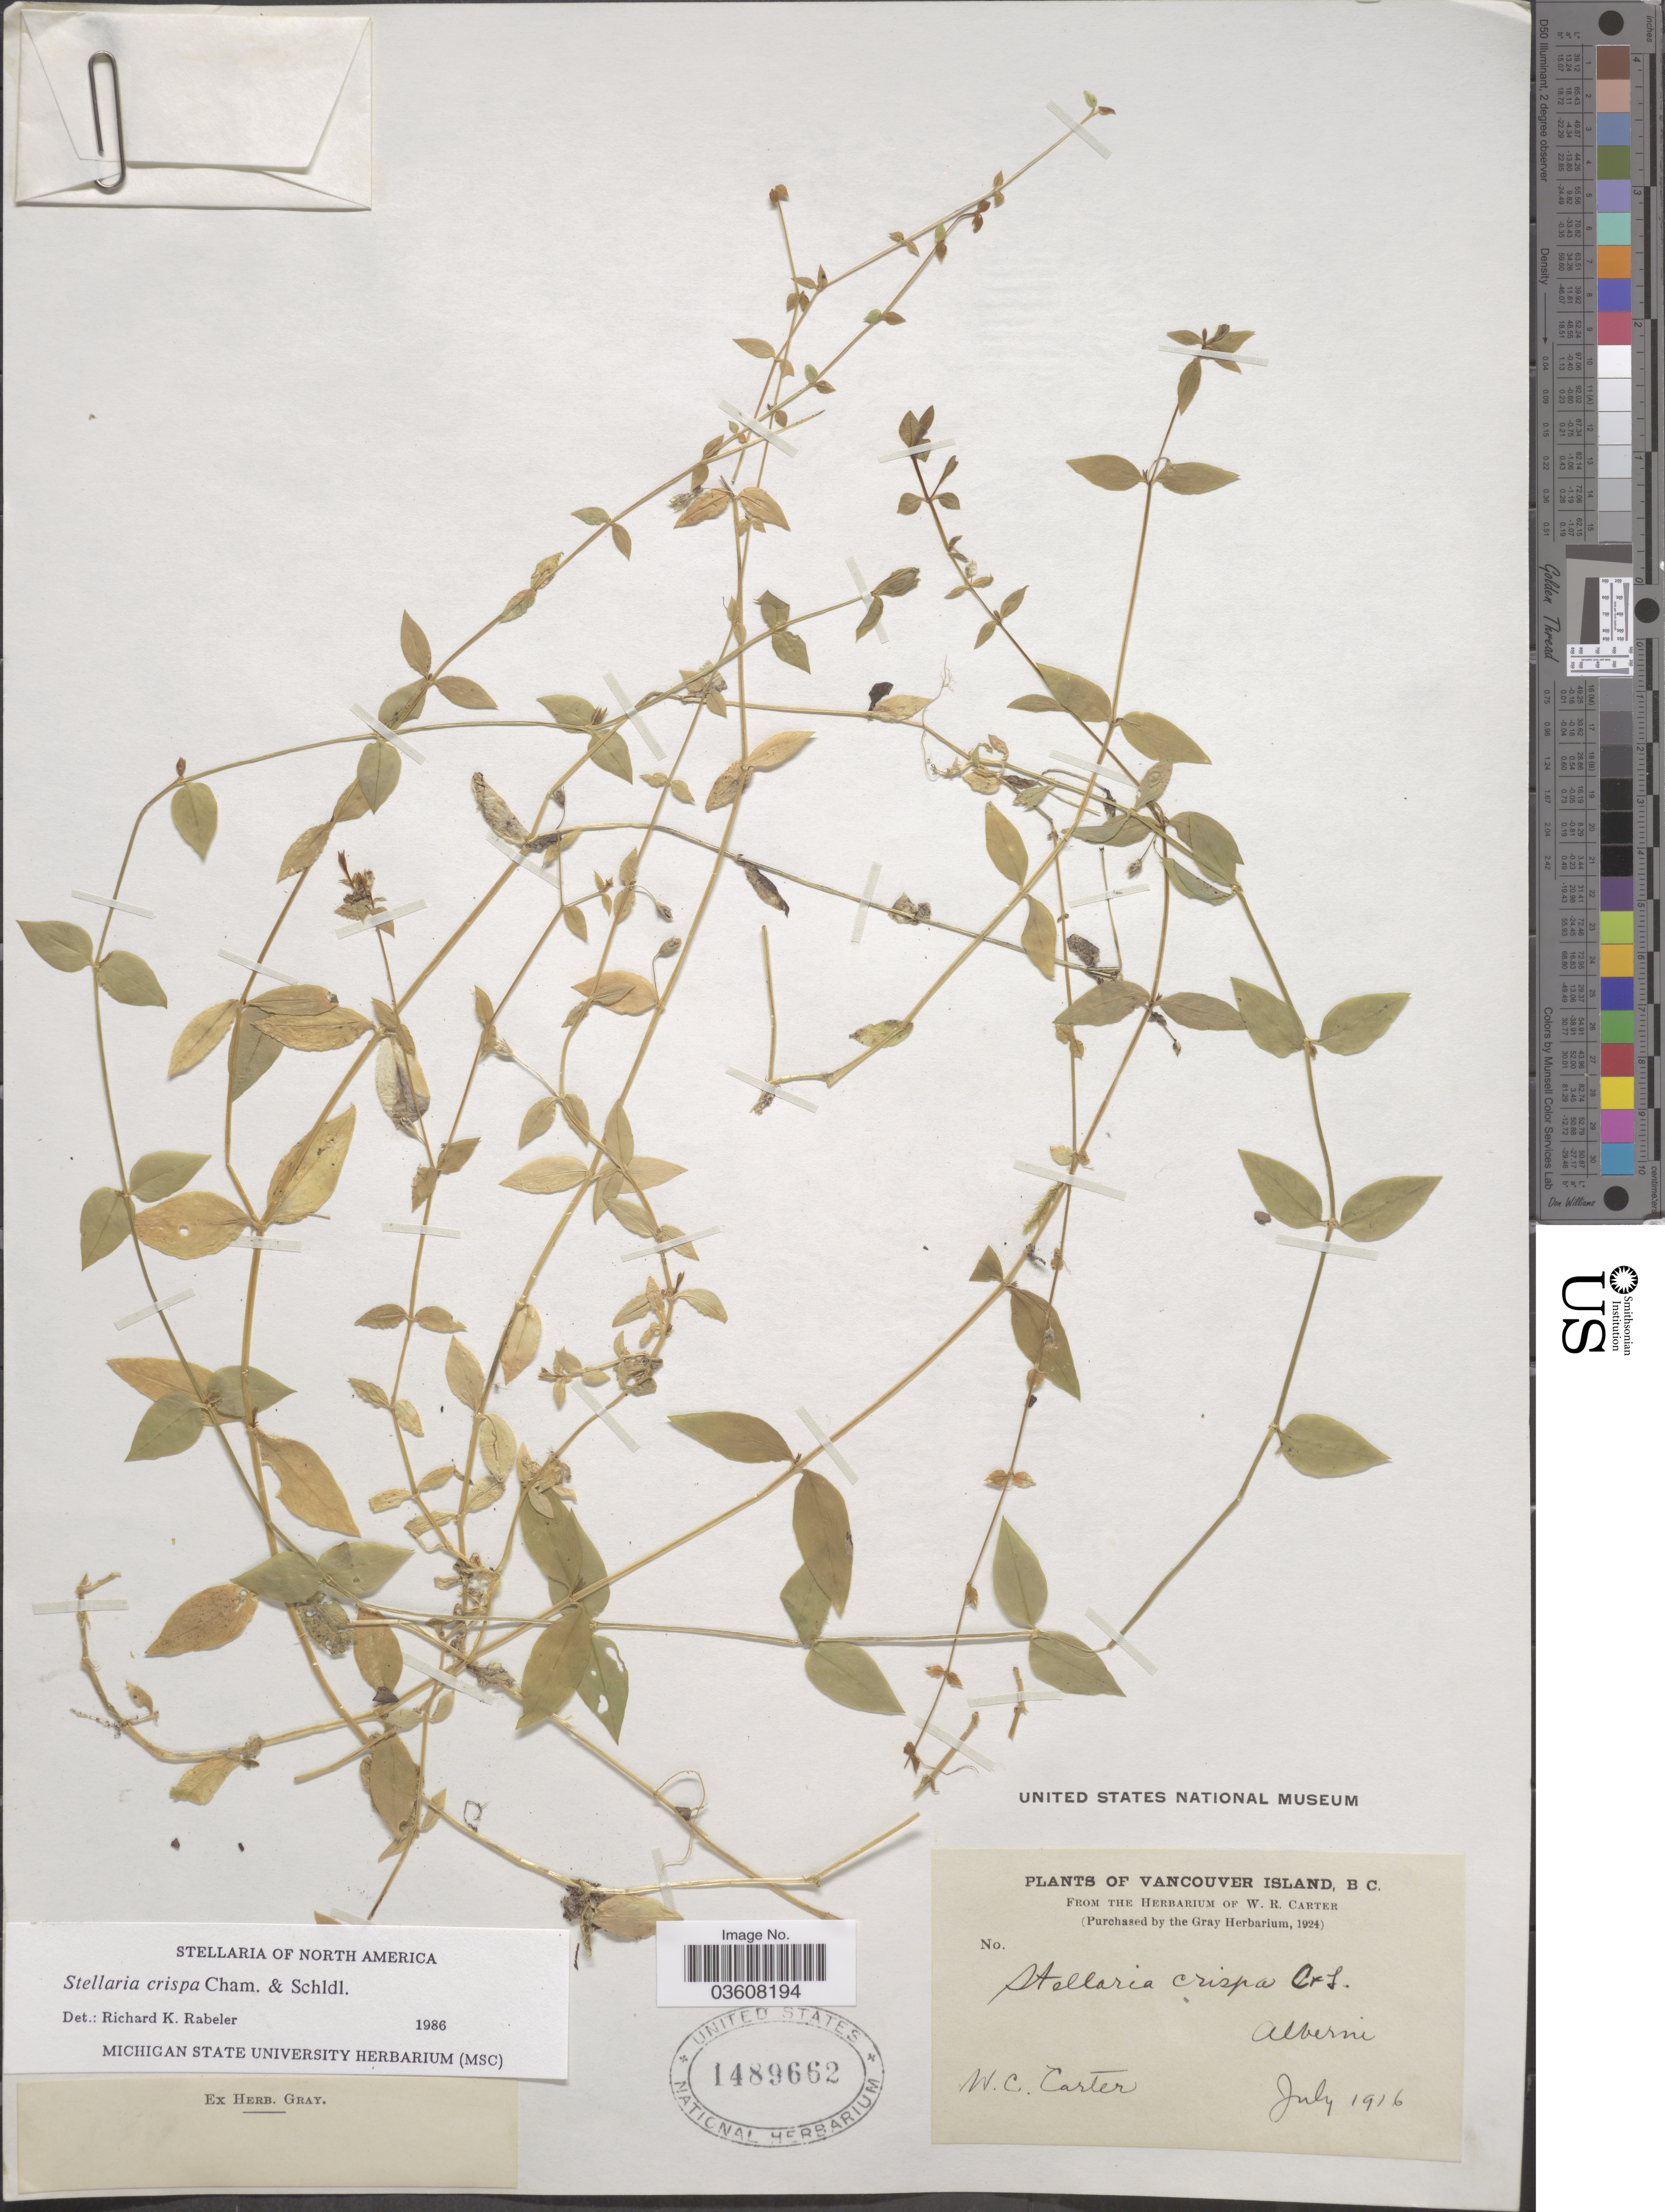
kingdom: Plantae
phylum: Tracheophyta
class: Magnoliopsida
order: Caryophyllales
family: Caryophyllaceae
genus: Stellaria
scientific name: Stellaria crispa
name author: Cham. & Schltdl.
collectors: W. Carter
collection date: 1916-07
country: Canada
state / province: British Columbia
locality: Vancouver Island. Alberni.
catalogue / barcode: US 1489662